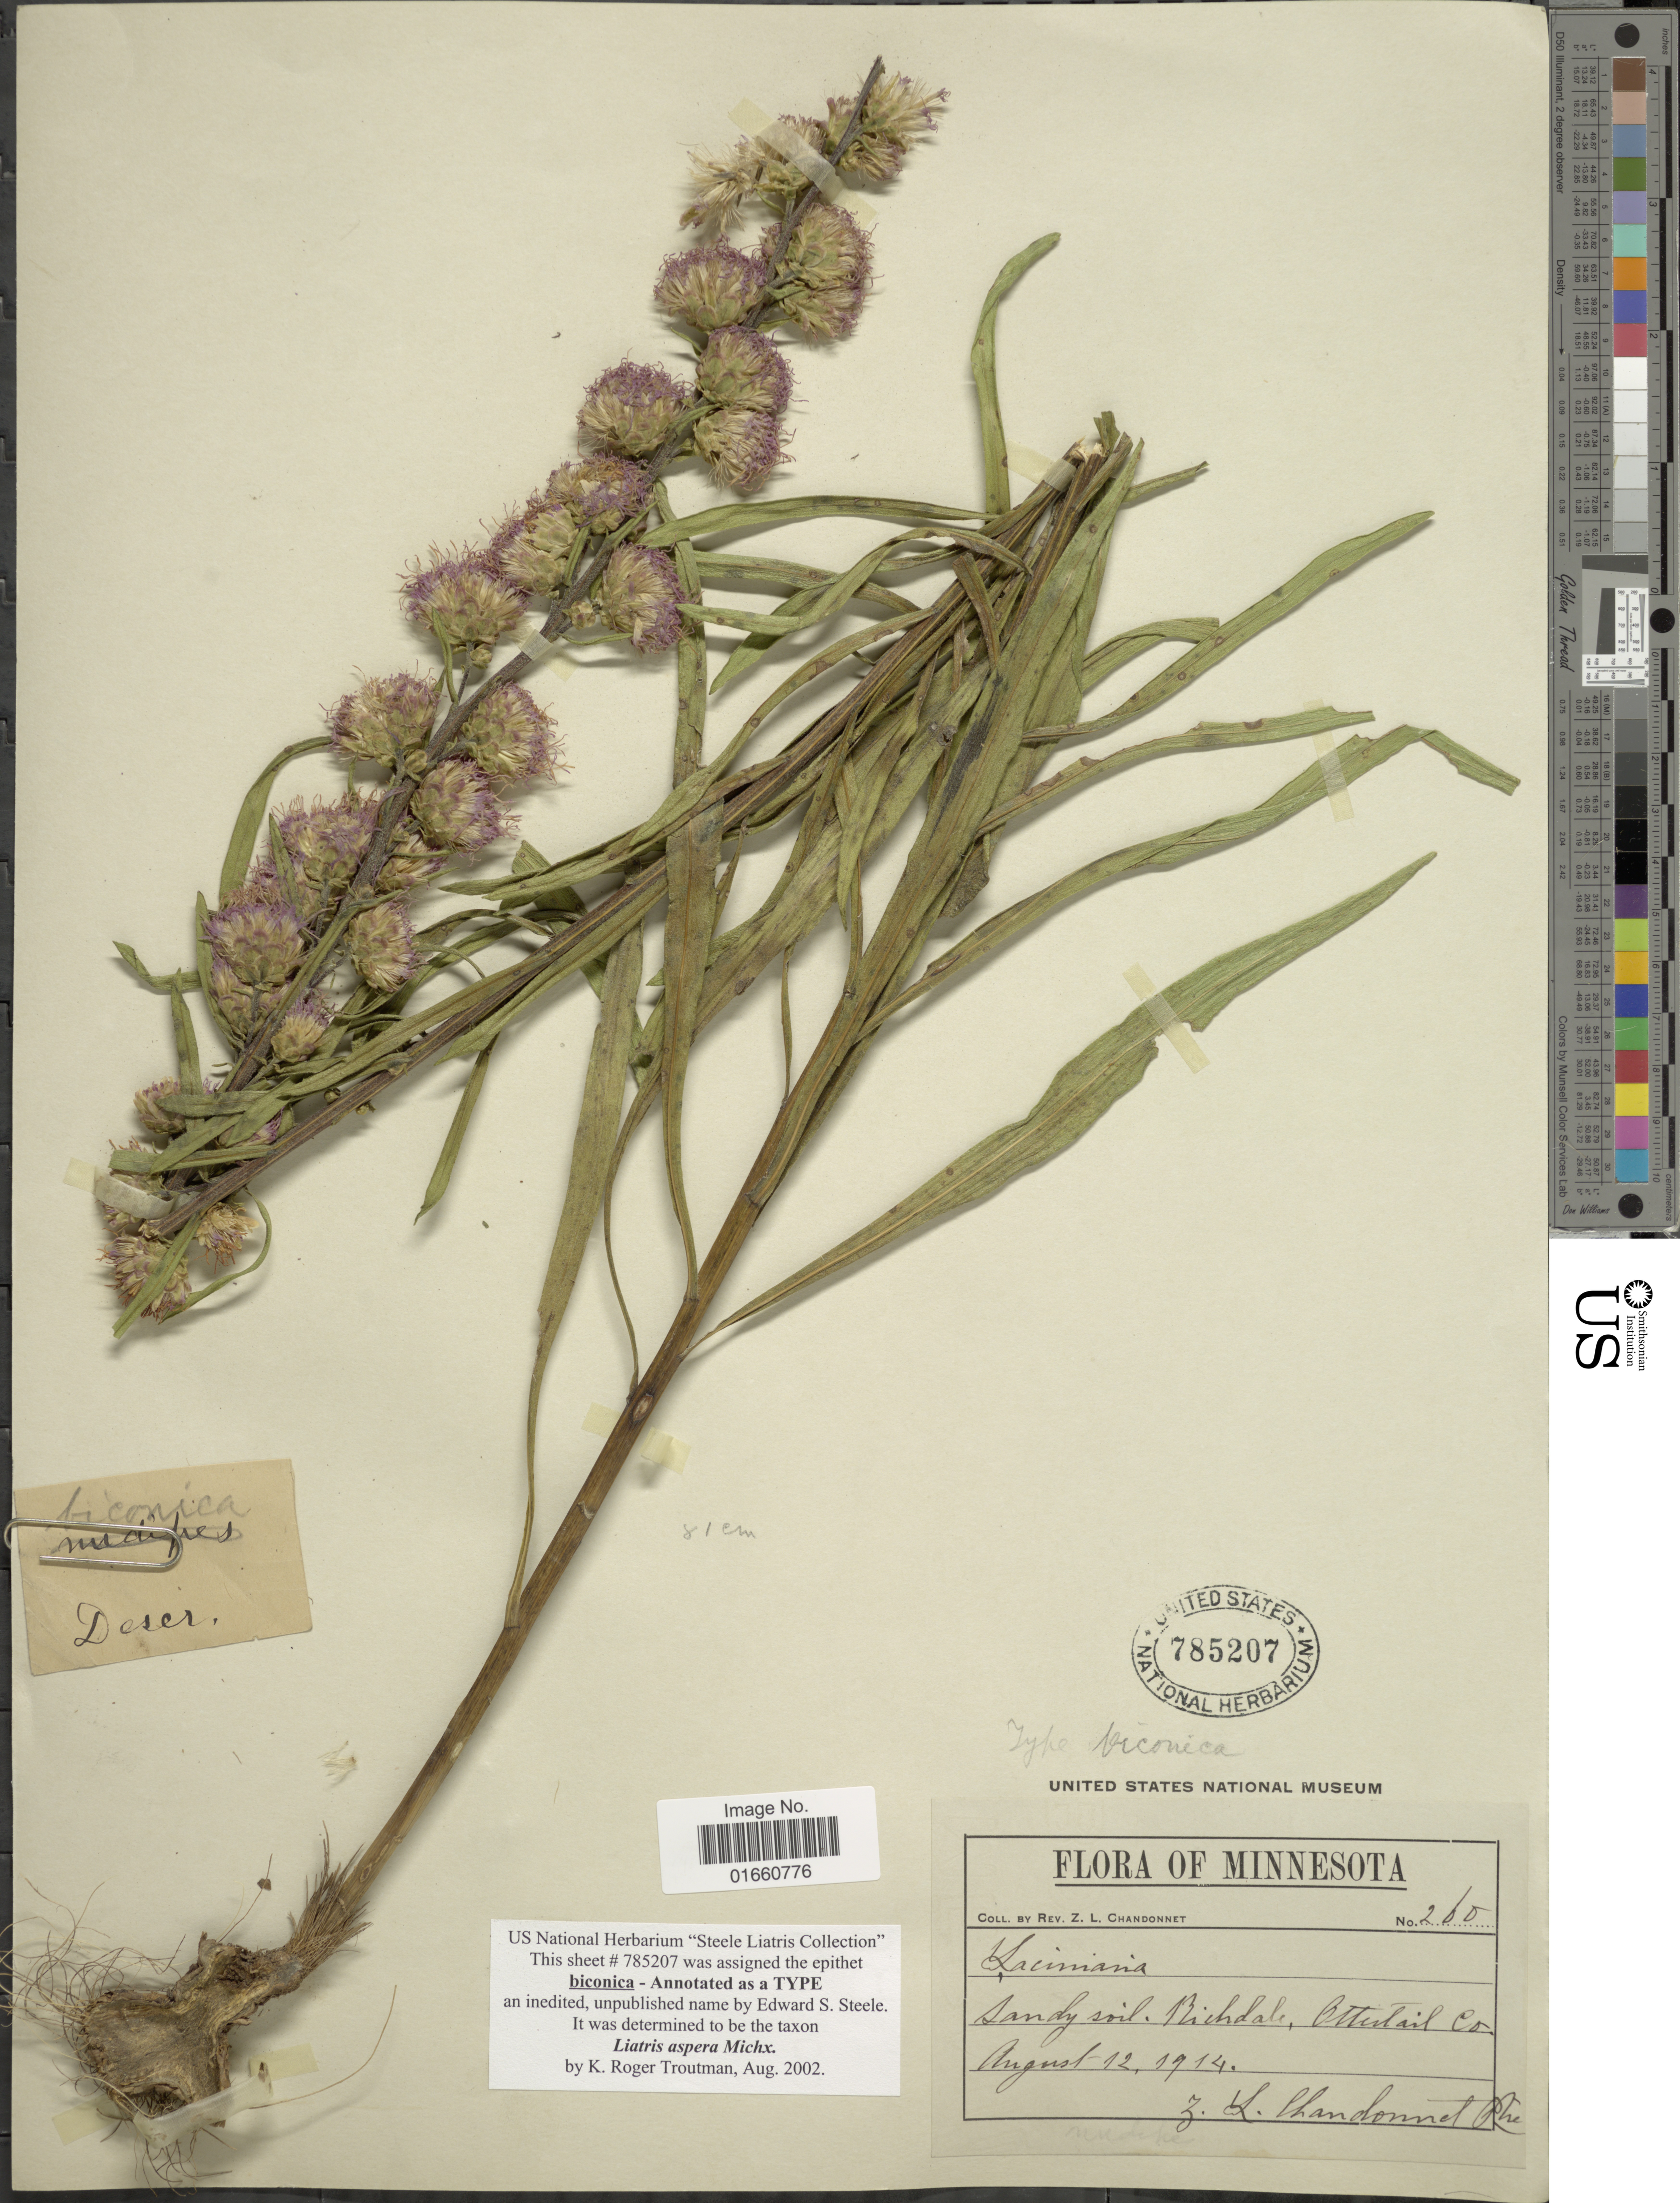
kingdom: Plantae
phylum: Tracheophyta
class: Magnoliopsida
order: Asterales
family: Asteraceae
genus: Liatris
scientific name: Liatris aspera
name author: Michx.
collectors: Z. Chandonnet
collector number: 260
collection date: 1914-08-12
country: United States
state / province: Minnesota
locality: Richdale, Ottertail Co.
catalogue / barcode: US 785207